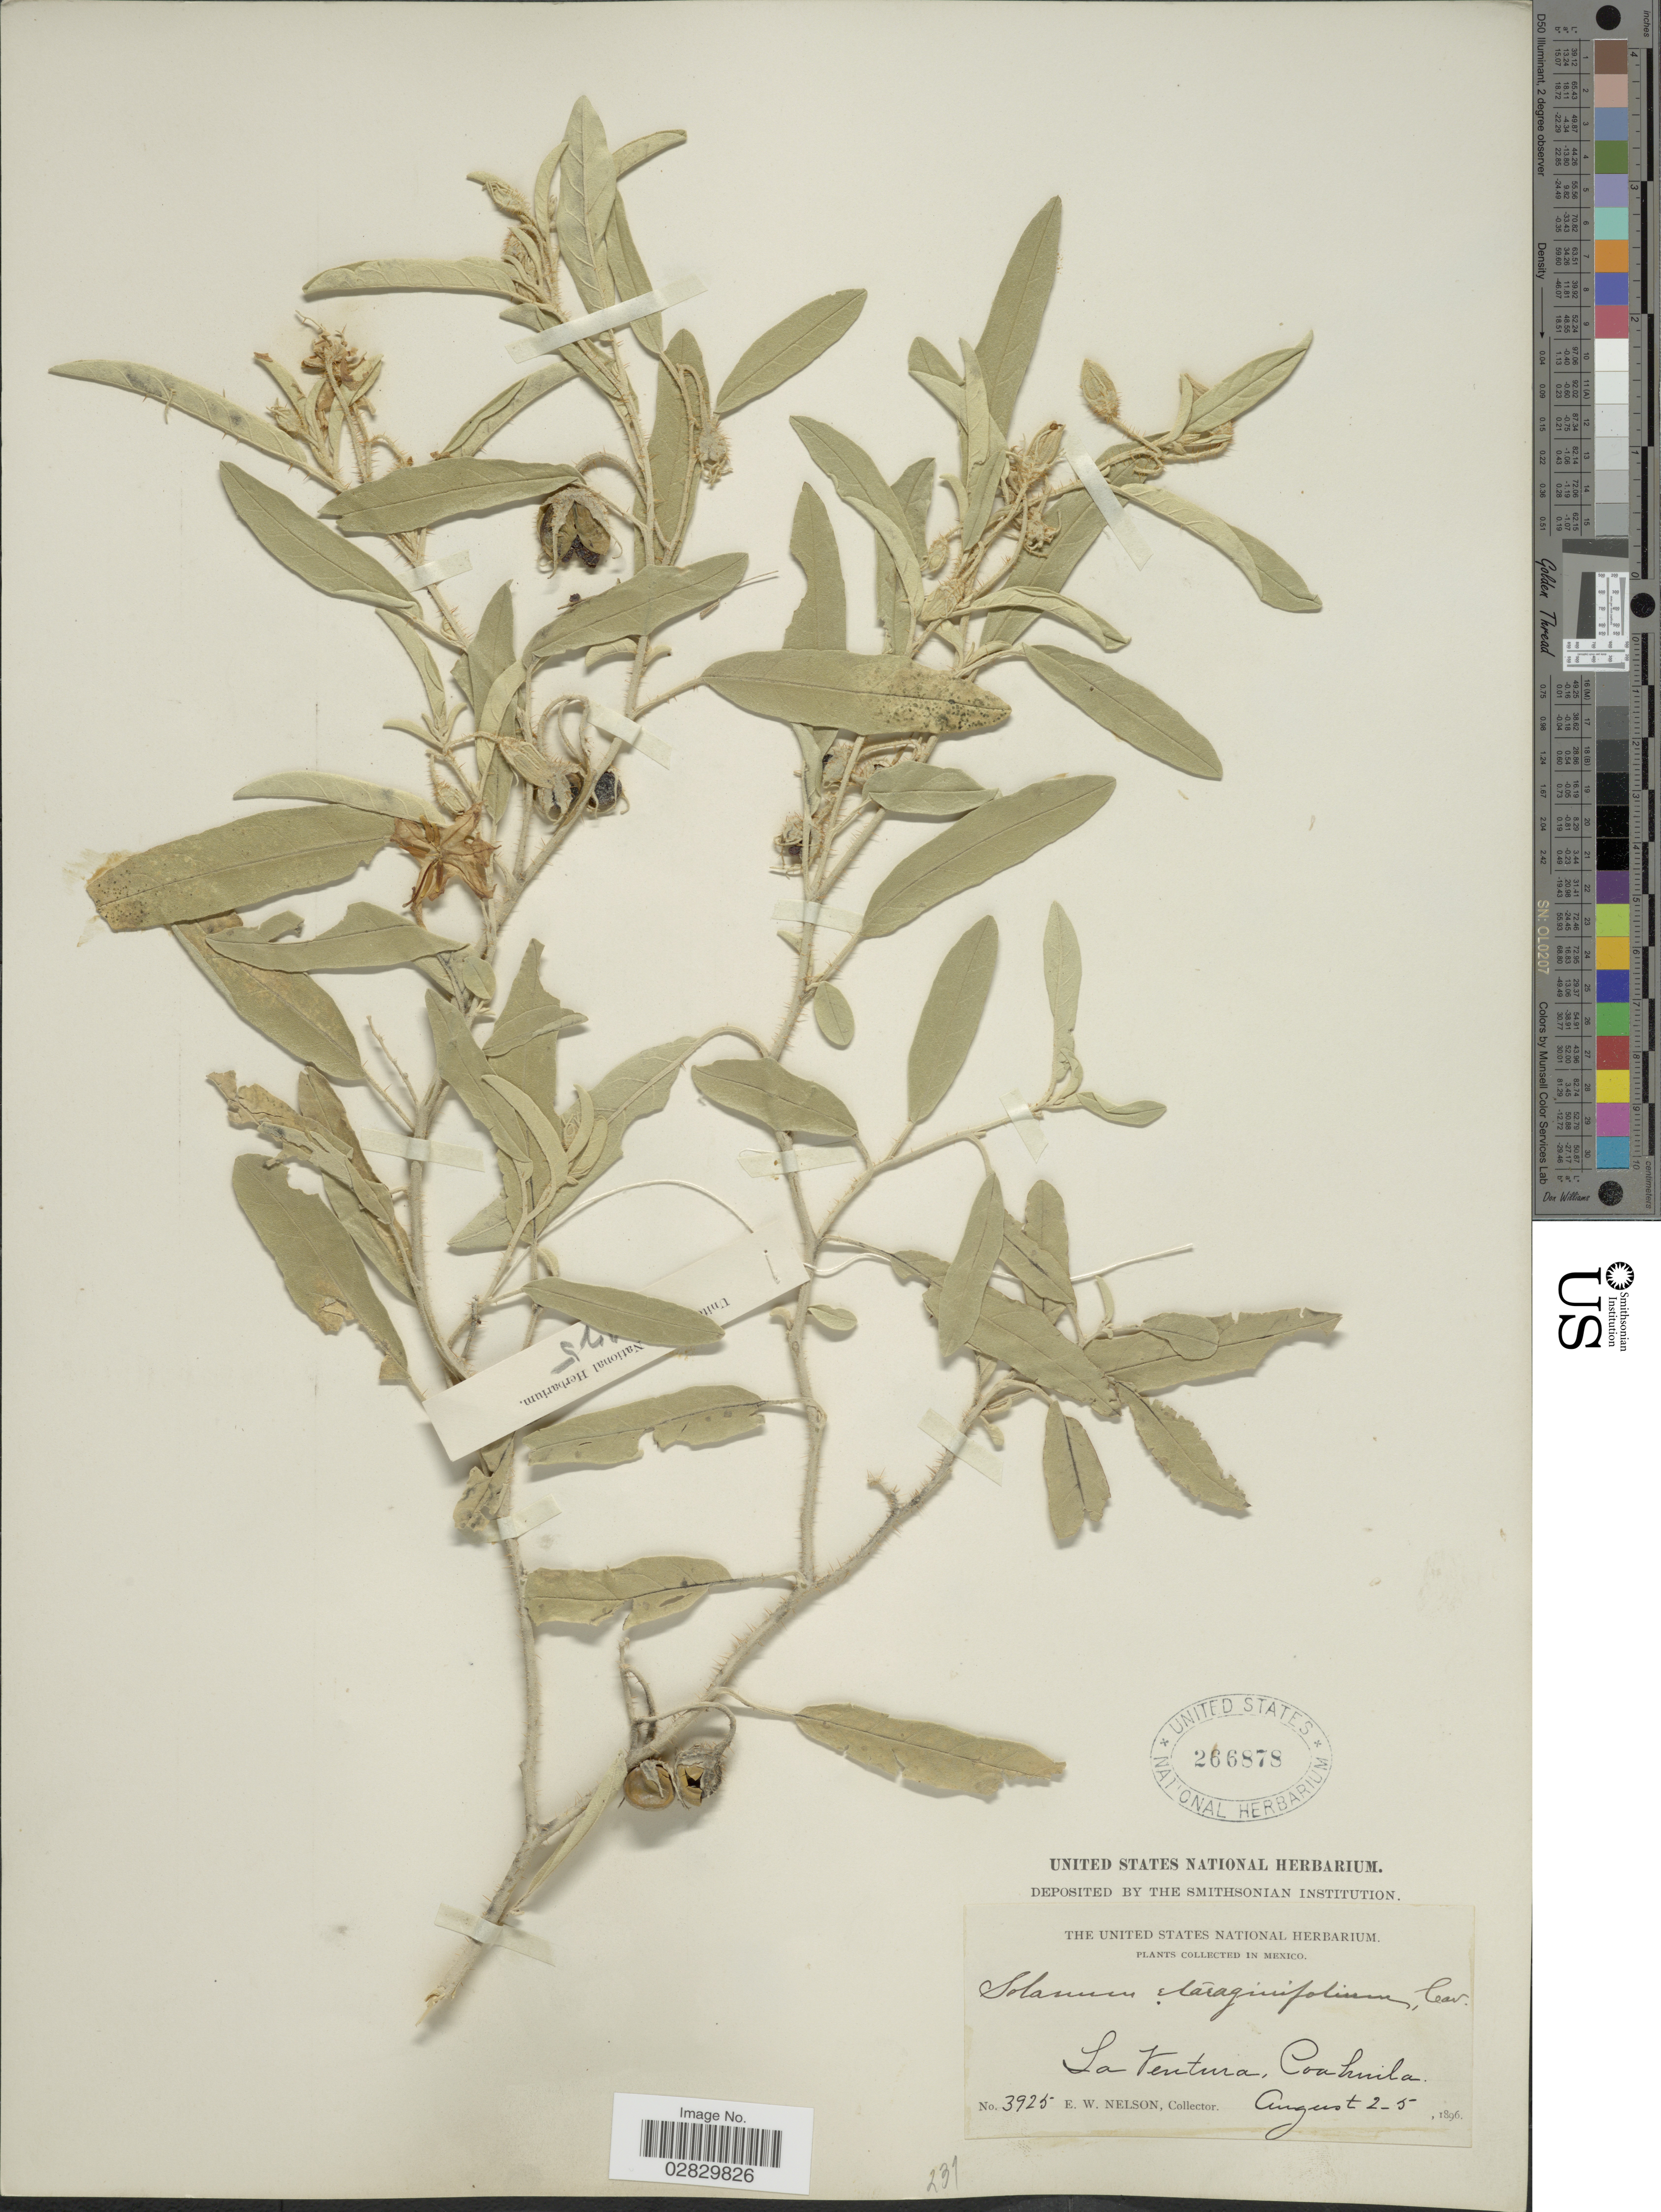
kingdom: Plantae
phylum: Tracheophyta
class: Magnoliopsida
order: Solanales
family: Solanaceae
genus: Solanum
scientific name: Solanum elaeagnifolium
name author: Cav.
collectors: E. W. Nelson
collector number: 3925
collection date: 1896-08-02/1896-08-05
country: Mexico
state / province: Coahuila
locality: La Ventura.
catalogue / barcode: US 266878